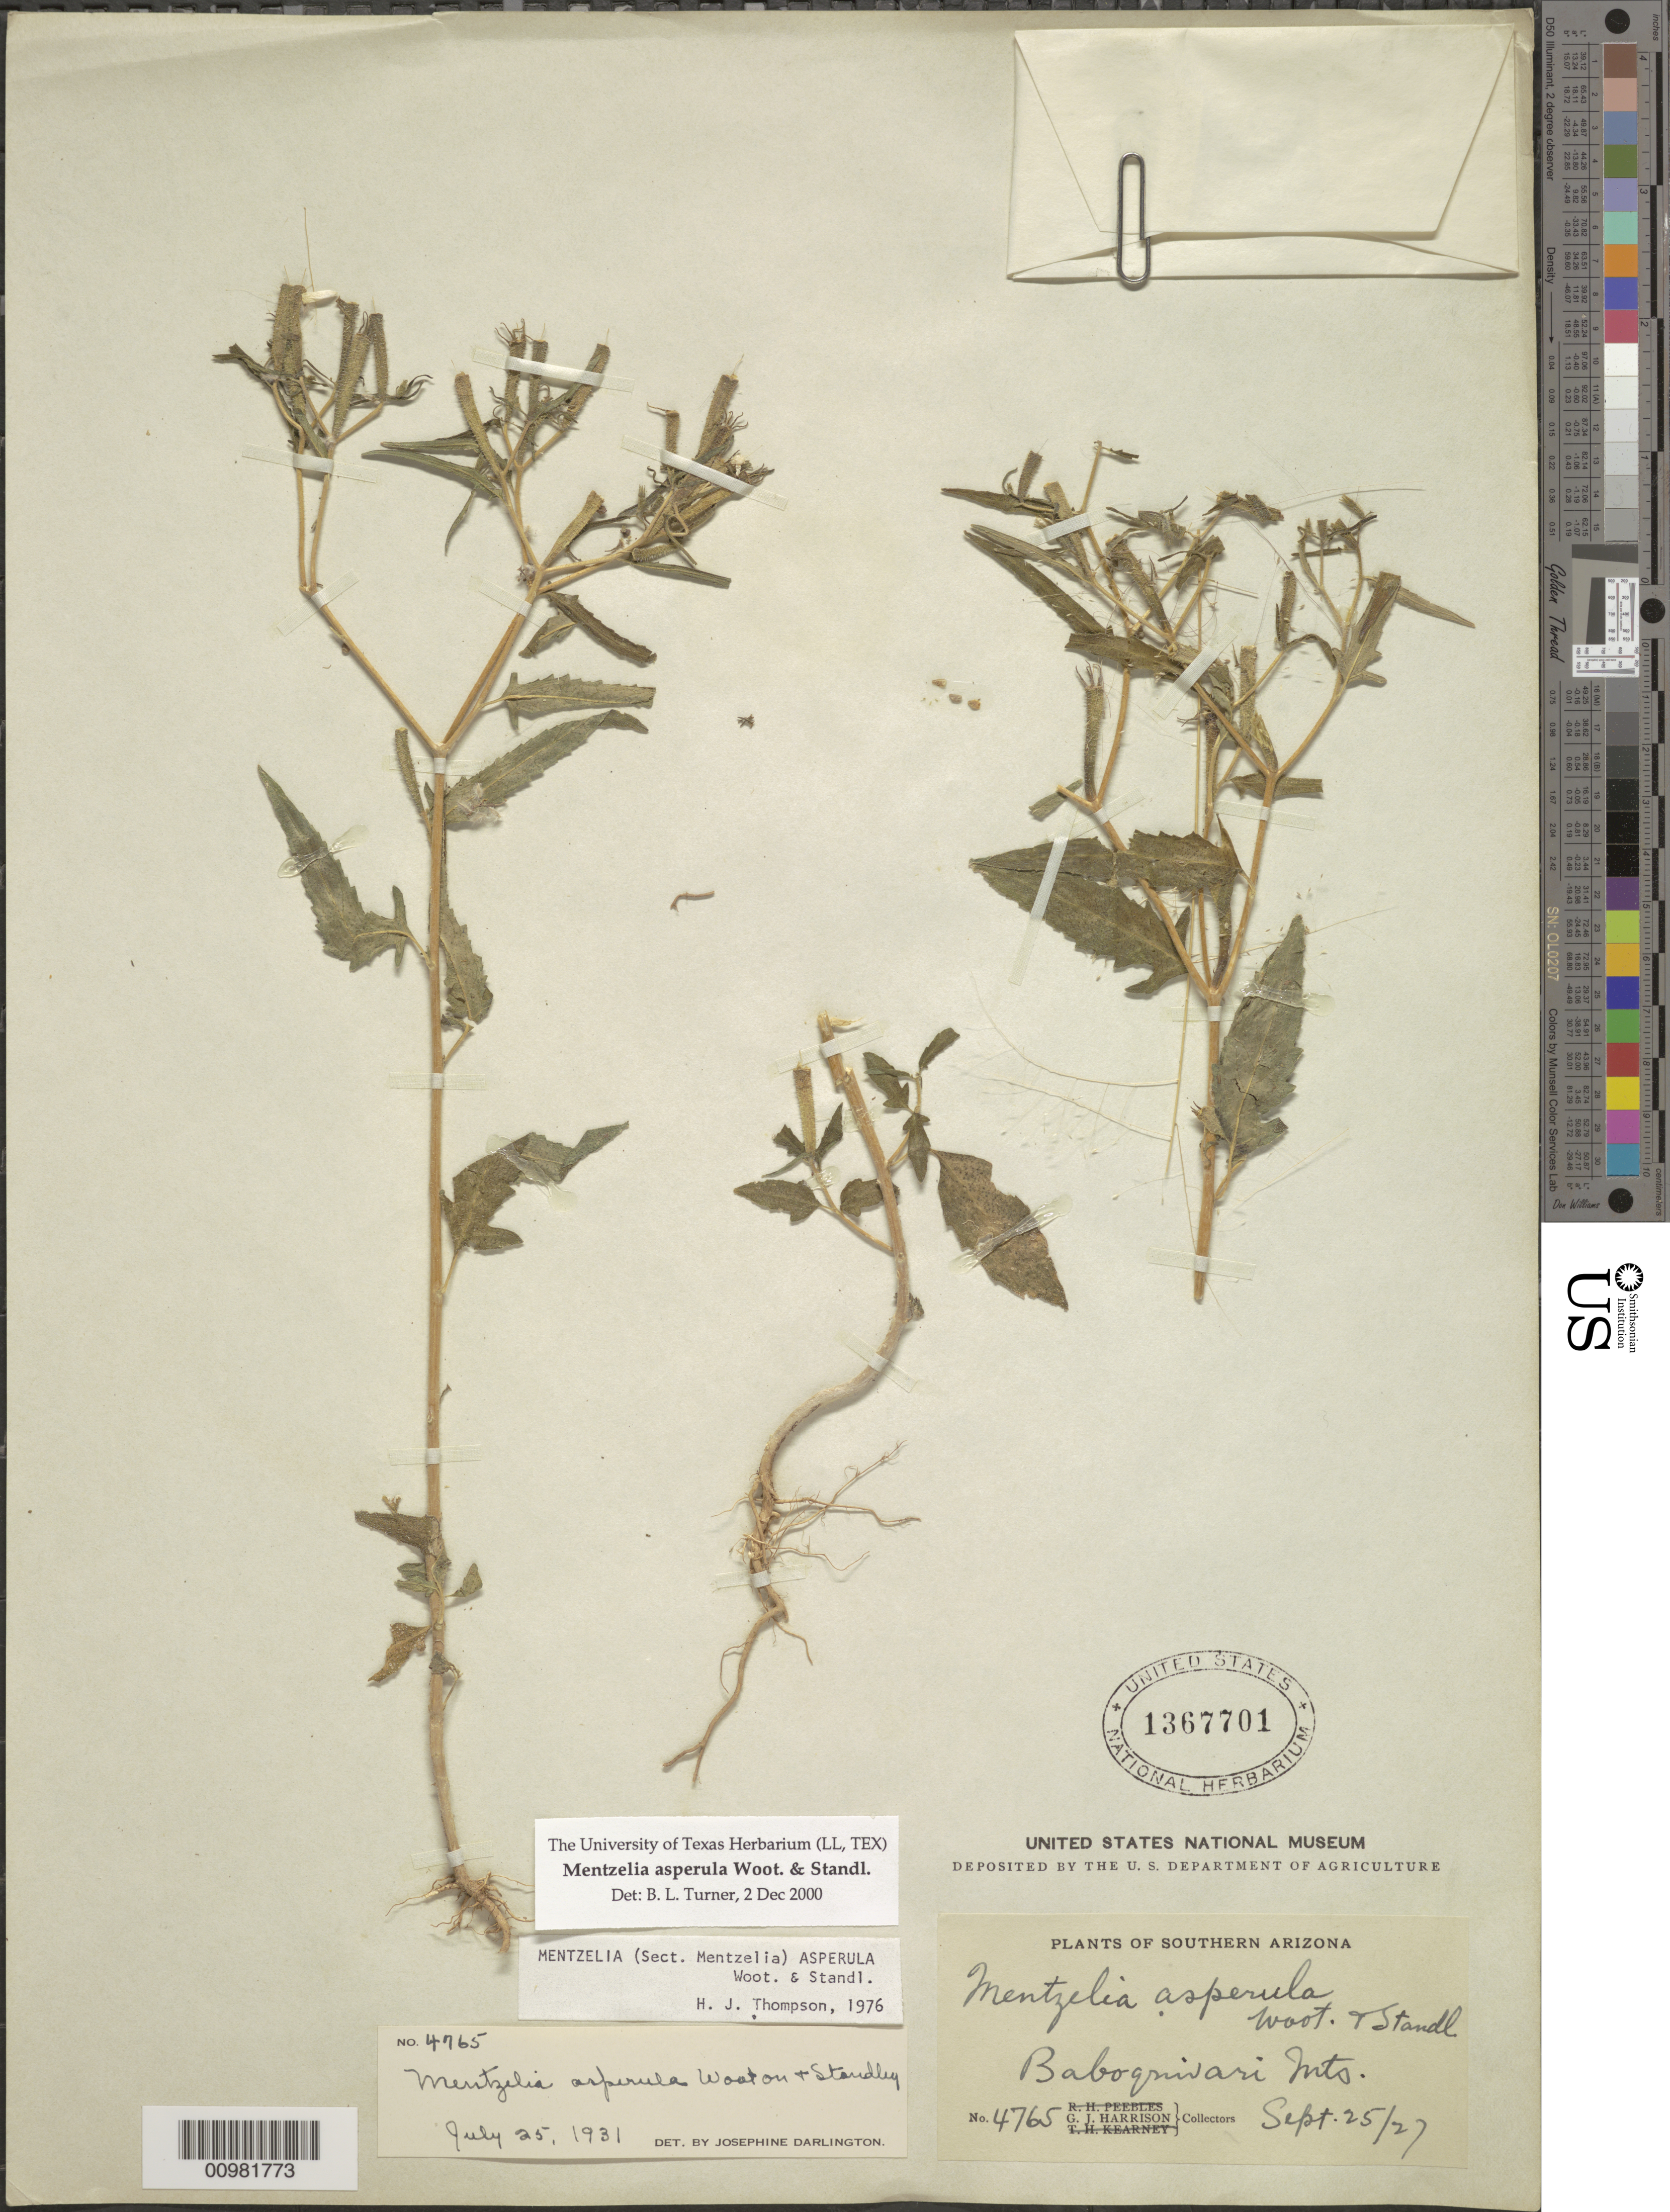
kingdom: Plantae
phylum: Tracheophyta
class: Magnoliopsida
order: Cornales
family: Loasaceae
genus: Mentzelia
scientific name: Mentzelia asperula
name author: Wooton & Standl.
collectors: G. J. Harrison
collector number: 4765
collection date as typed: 25 Sep 1927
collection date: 1927-09-25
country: United States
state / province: Arizona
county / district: Pima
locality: Baboquivari Mountains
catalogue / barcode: US 1367701